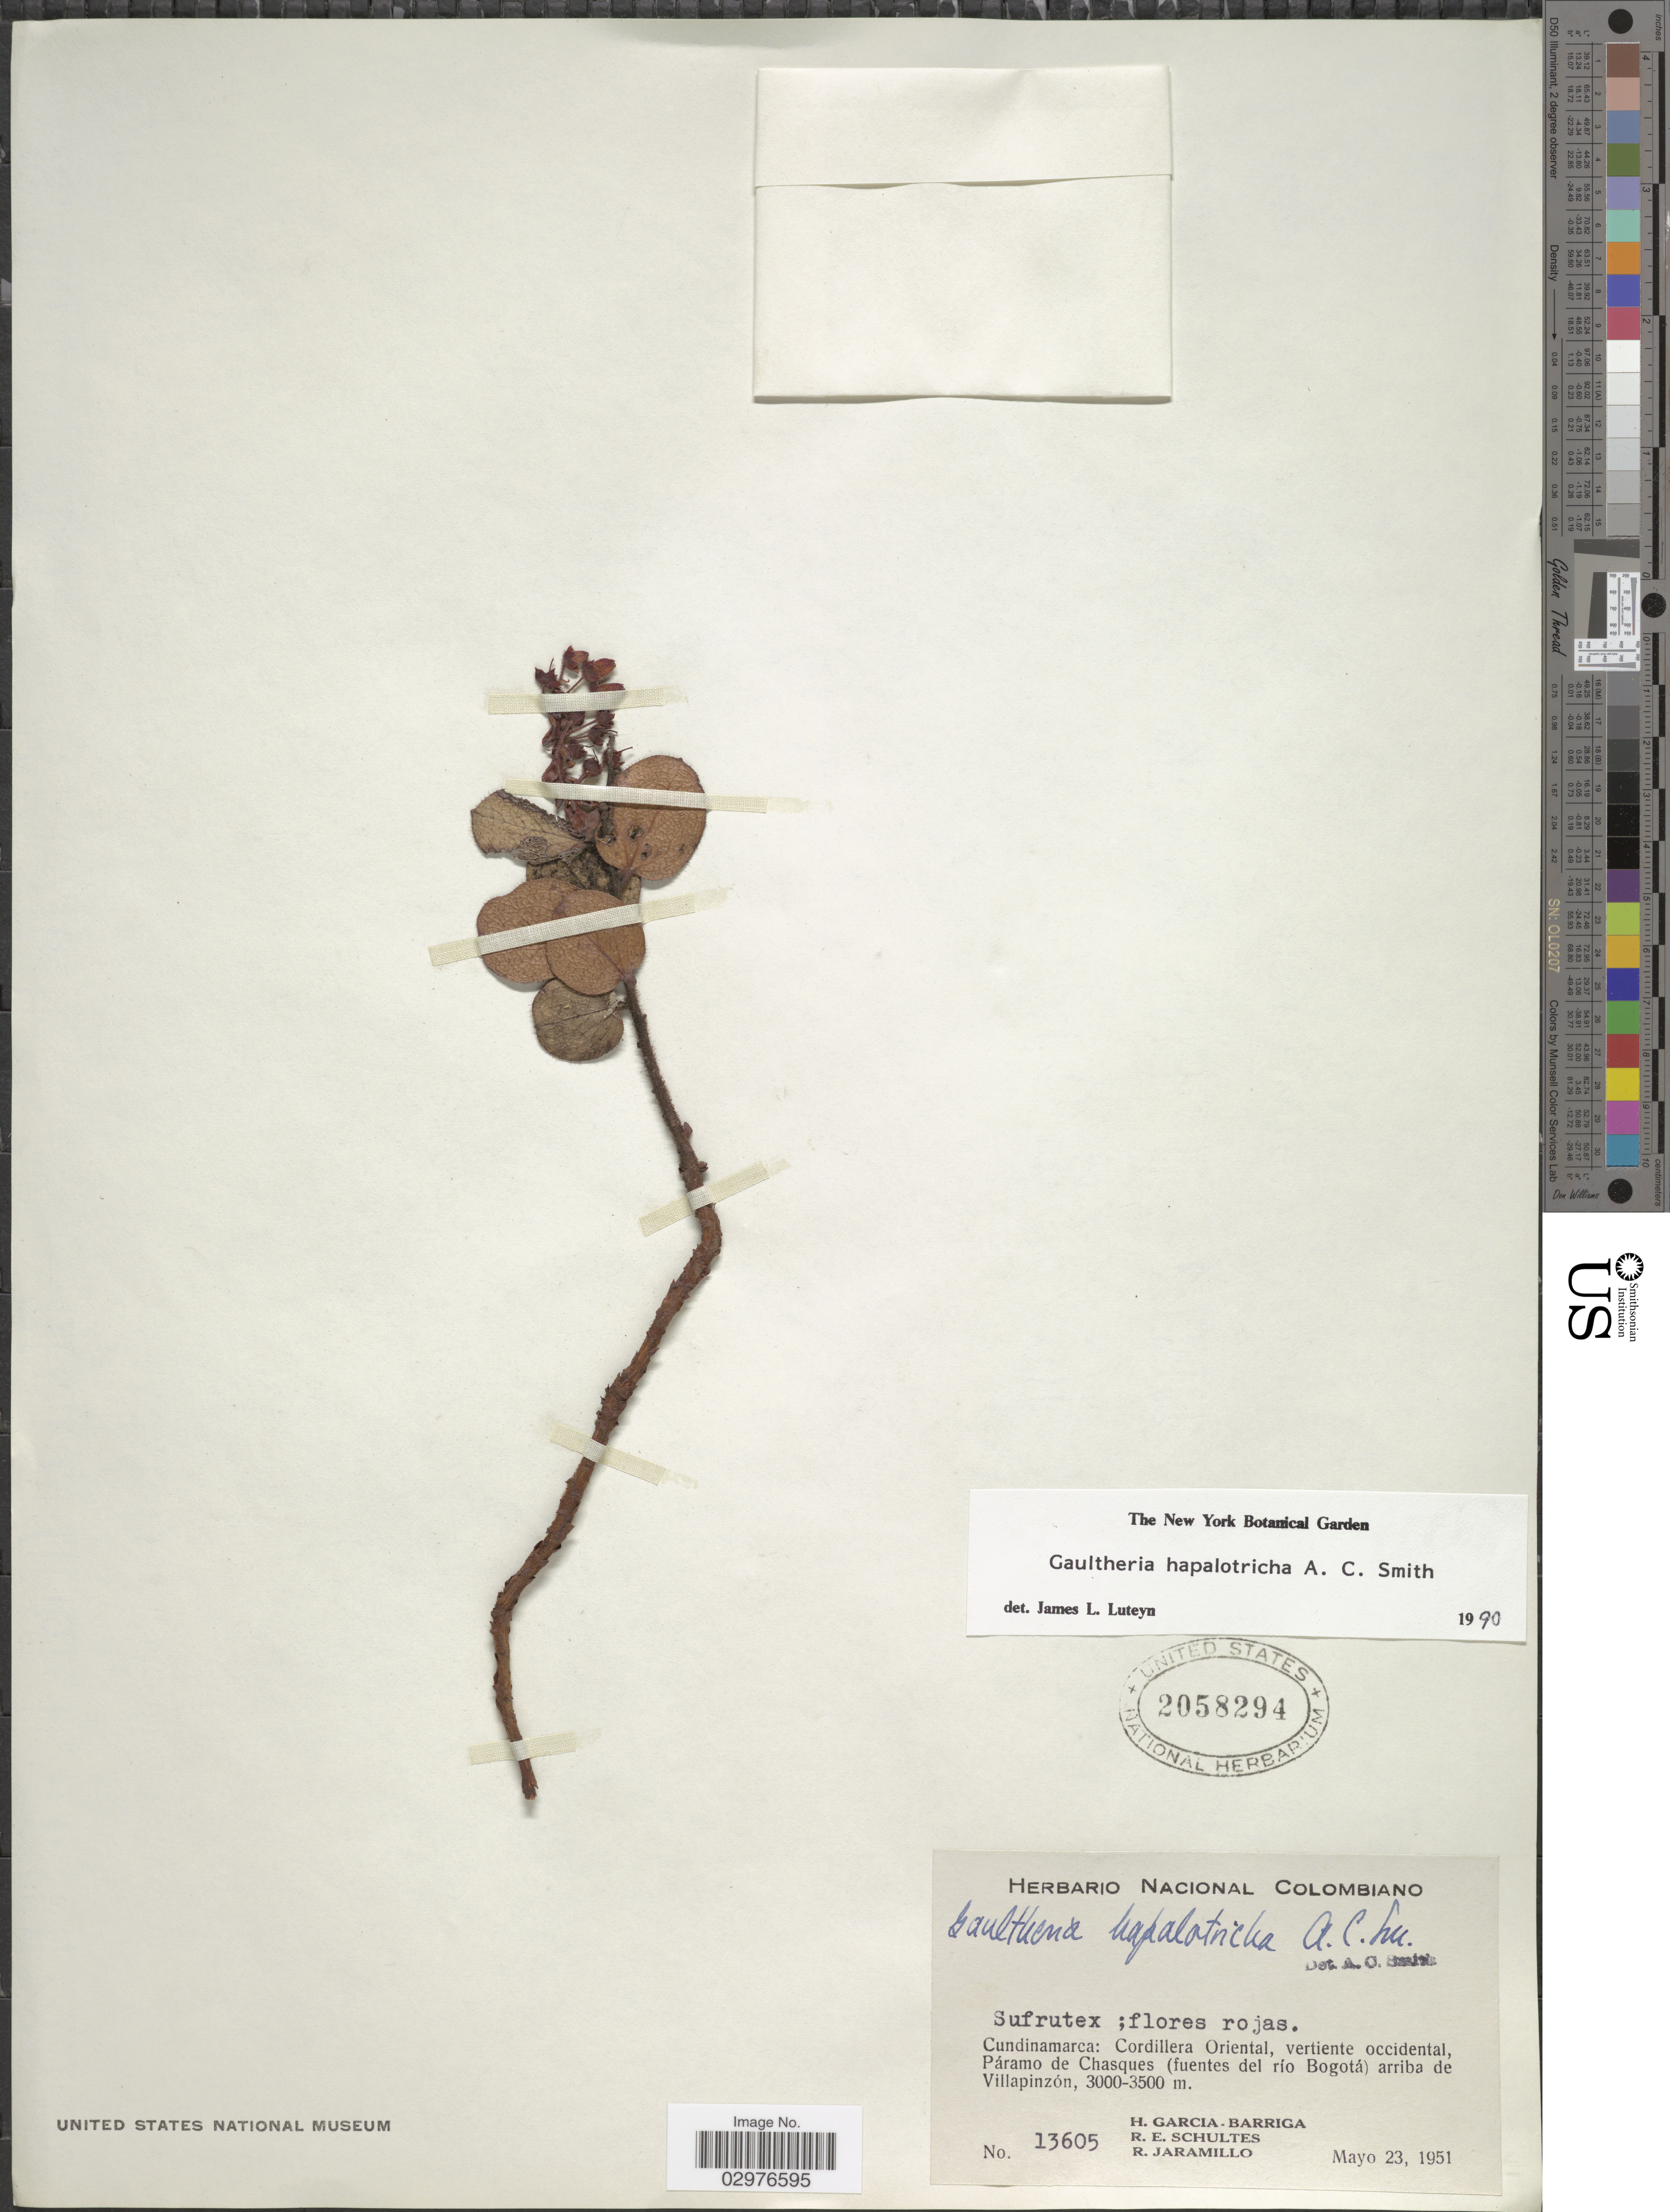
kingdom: Plantae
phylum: Tracheophyta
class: Magnoliopsida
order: Ericales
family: Ericaceae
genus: Gaultheria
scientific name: Gaultheria hapalotricha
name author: A.C. Sm.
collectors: H. García Barriga, R. E. Schultes & R. Jaramillo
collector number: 13605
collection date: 1951-05-23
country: Colombia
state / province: Cundinamarca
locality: Cordillera Oriental, vertiente occidental, Páramo de Chasques (fuentes del río Bogotá) arriba de Villapinzón.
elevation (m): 3000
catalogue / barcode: US 2058294